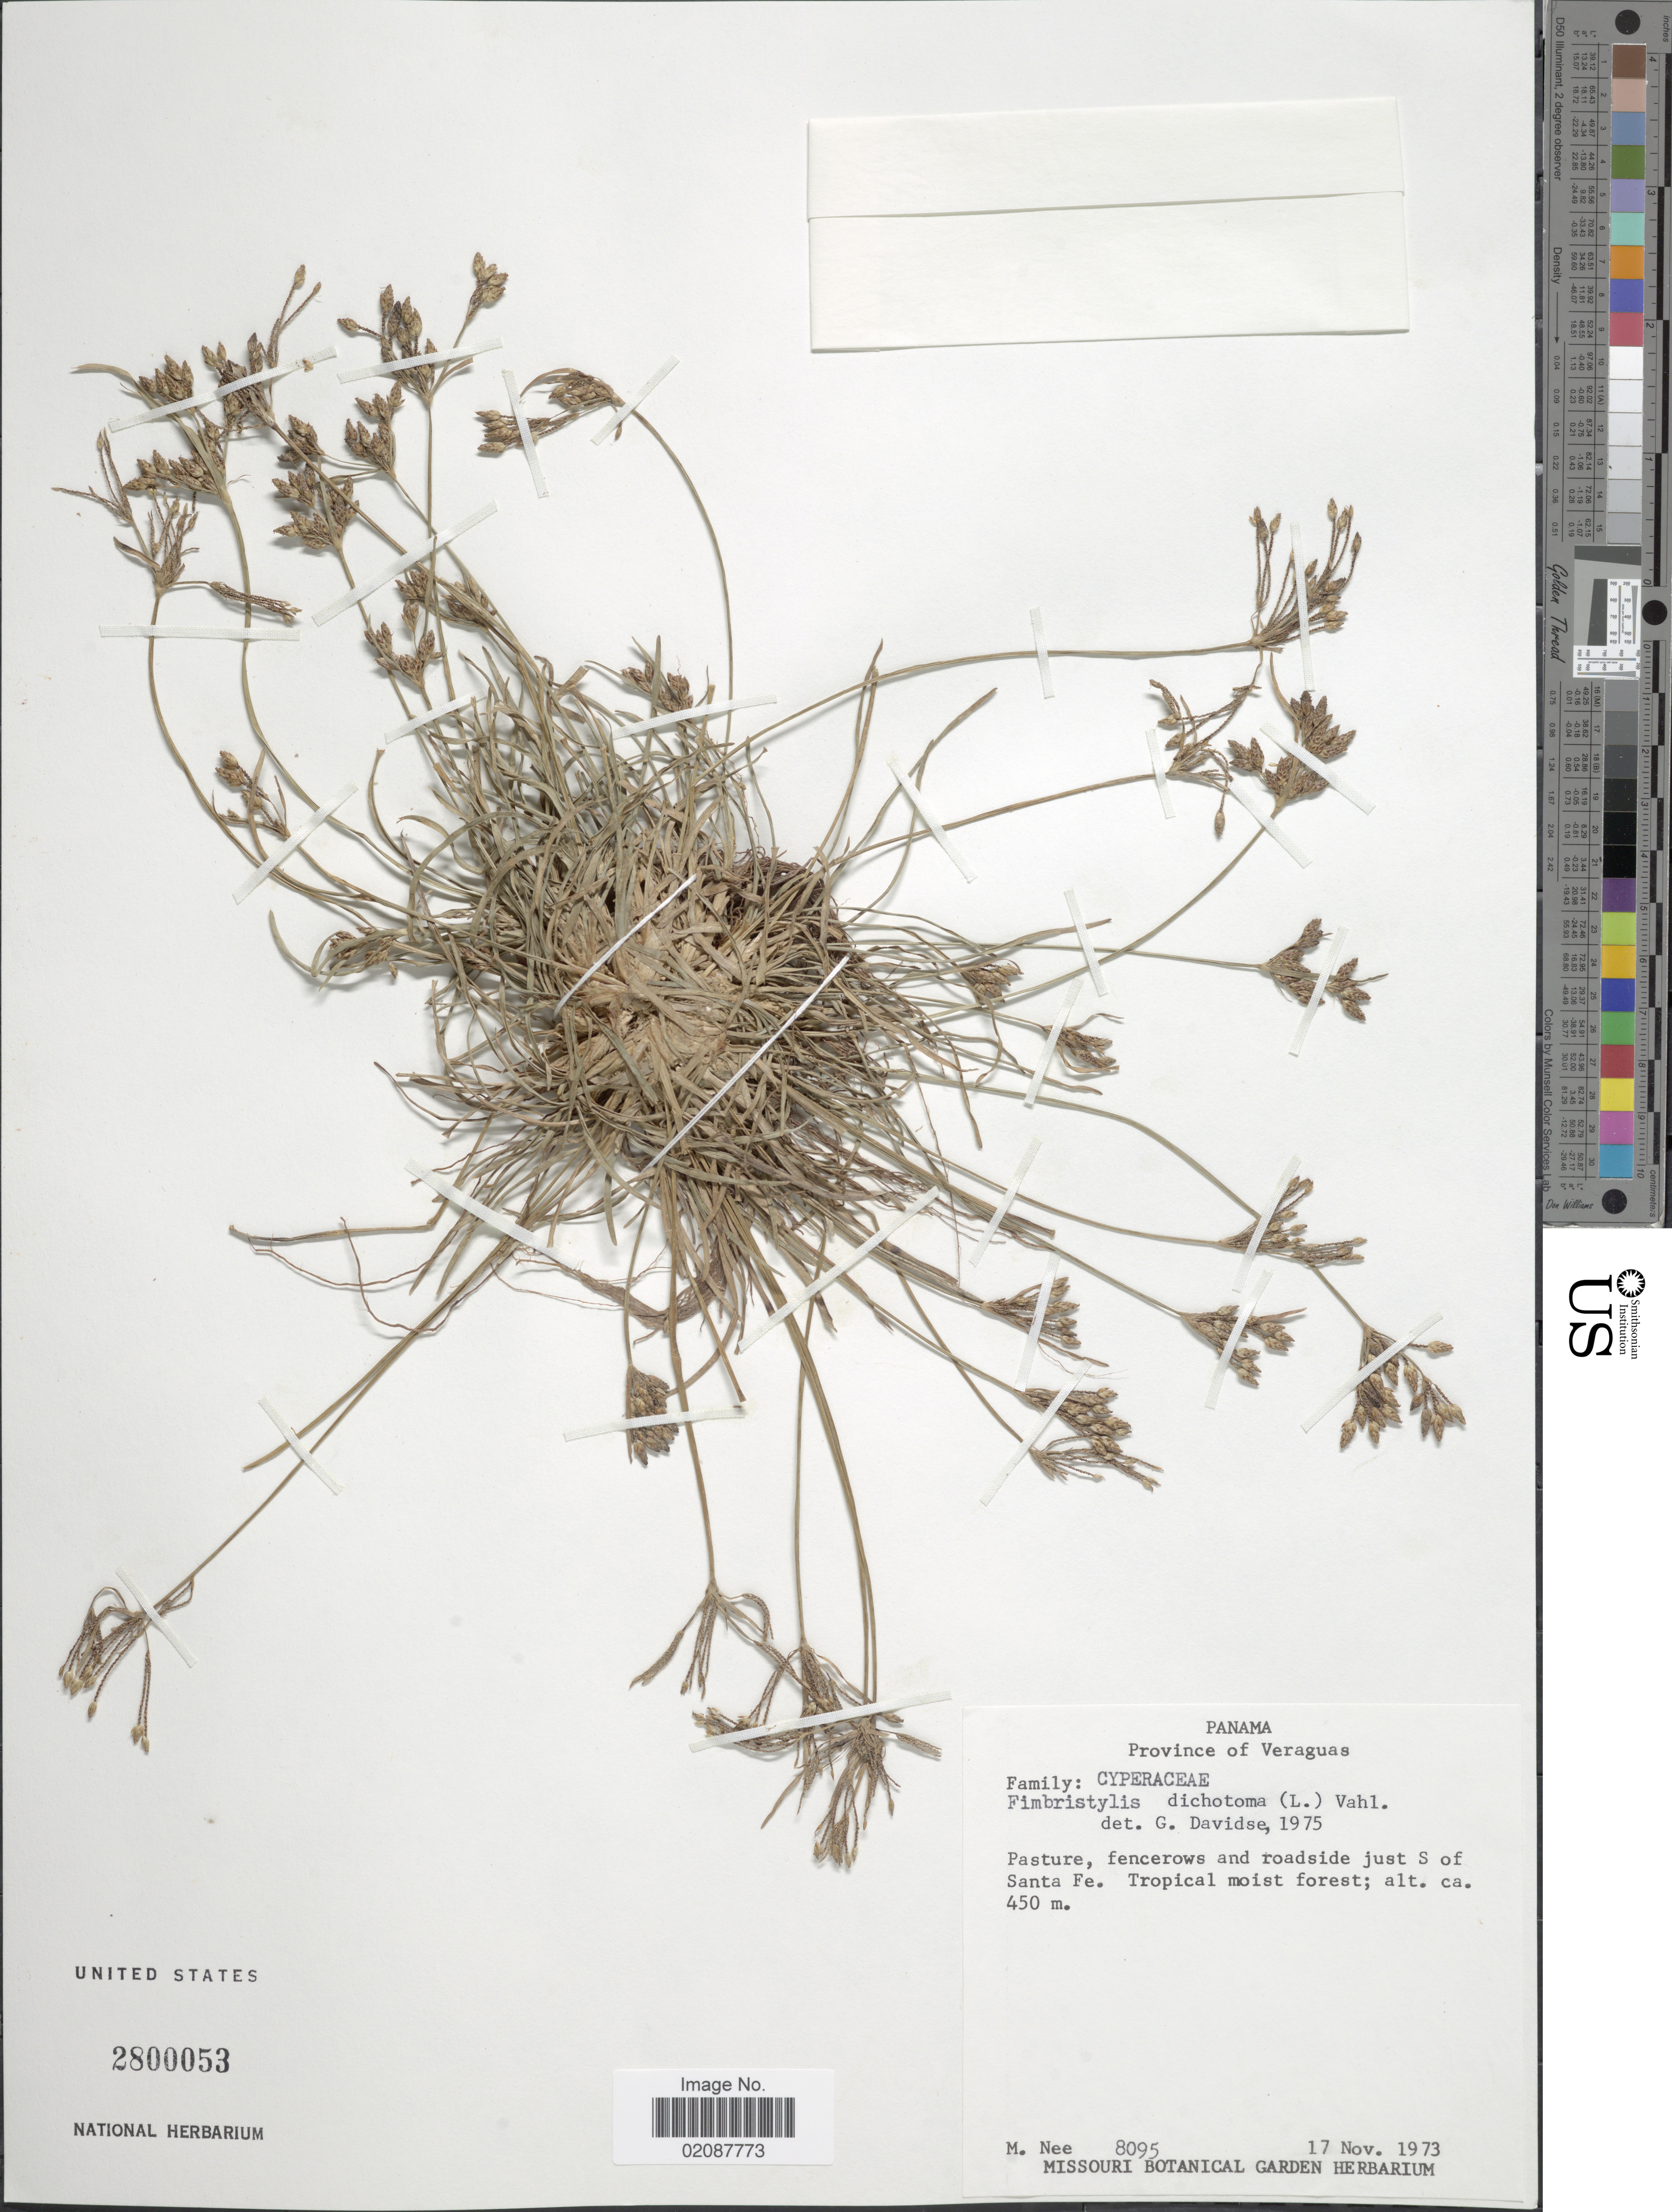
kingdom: Plantae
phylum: Tracheophyta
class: Liliopsida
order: Poales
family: Cyperaceae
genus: Fimbristylis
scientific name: Fimbristylis dichotoma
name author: (L.) Vahl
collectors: M. Nee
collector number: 8095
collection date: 1973-11-17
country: Panama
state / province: Veraguas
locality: Pasture, fencerows and roadside just S. of Santa Fe.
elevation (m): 450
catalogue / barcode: US 2800053